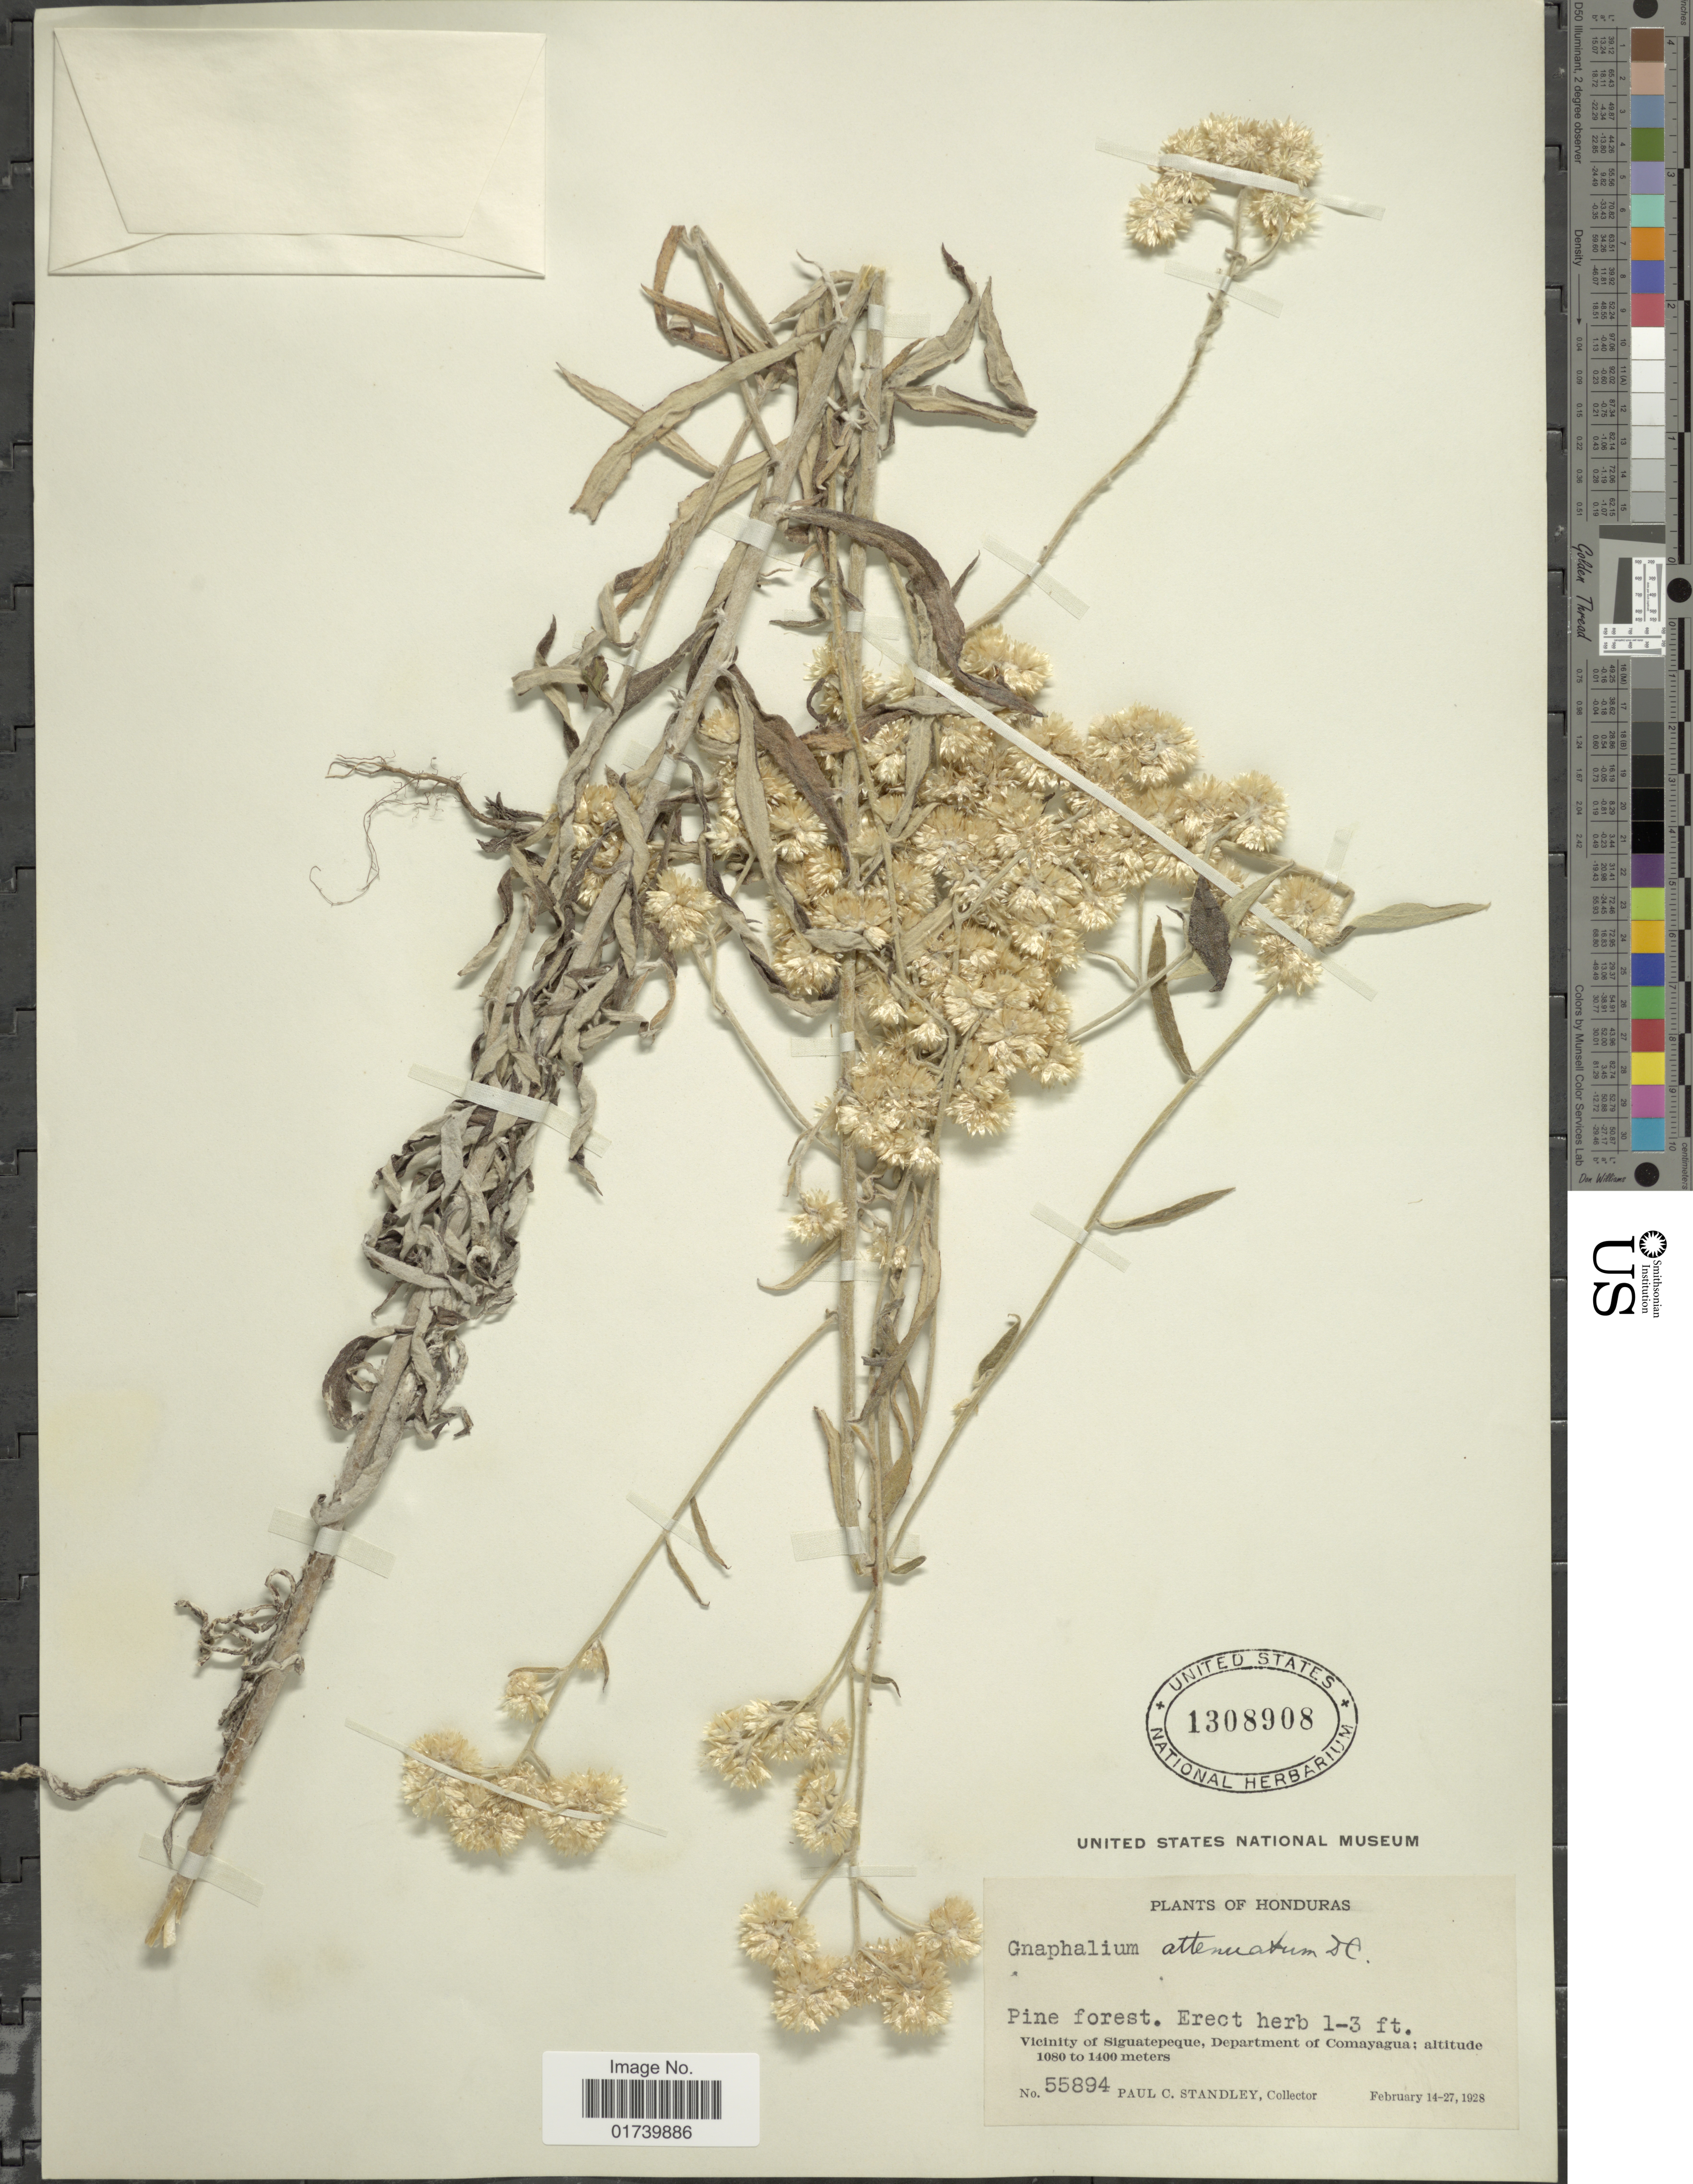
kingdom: Plantae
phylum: Tracheophyta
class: Magnoliopsida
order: Asterales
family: Asteraceae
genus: Pseudognaphalium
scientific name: Pseudognaphalium attenuatum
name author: (DC.) Anderb.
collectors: P. C. Standley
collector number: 55894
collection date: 1928-02-14/1928-02-27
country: Honduras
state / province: Comayagua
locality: Vicinity of Siguatepeque, Department of Comayagua.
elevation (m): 1080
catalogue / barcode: US 1308908